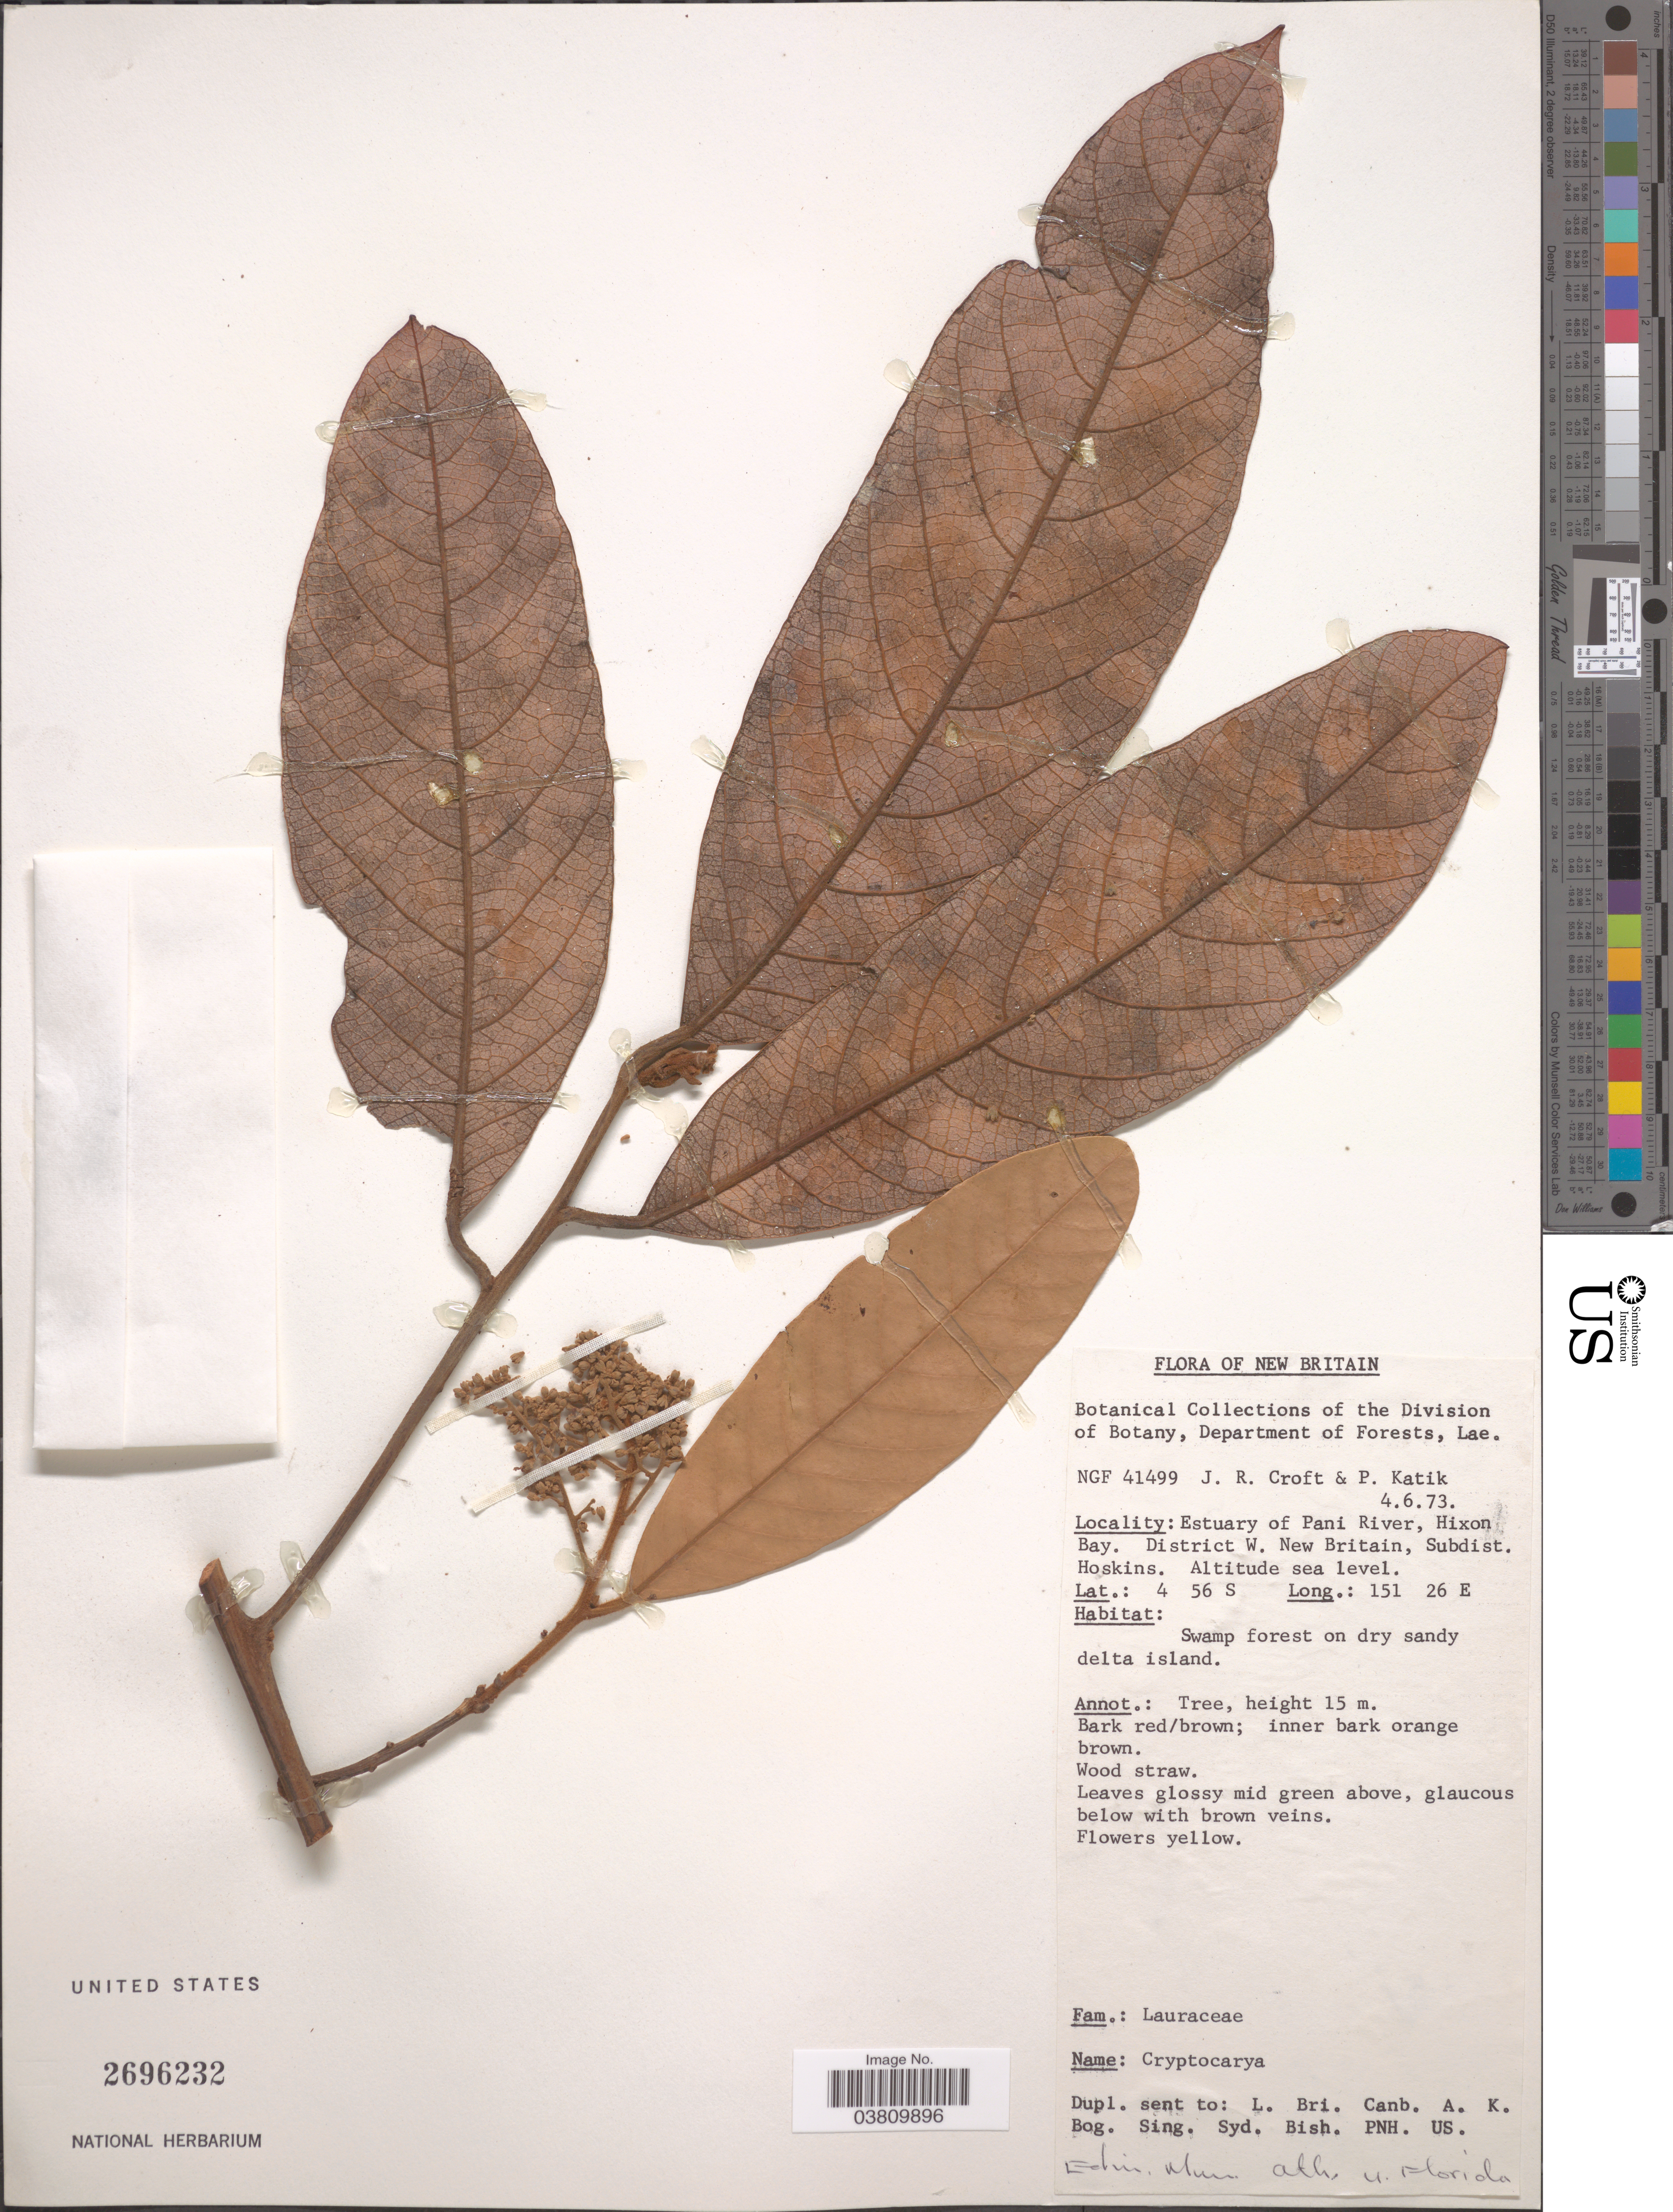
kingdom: Plantae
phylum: Tracheophyta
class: Magnoliopsida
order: Laurales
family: Lauraceae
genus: Cryptocarya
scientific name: Cryptocarya sp.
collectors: J. R. Croft & P. Katik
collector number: NGF 41499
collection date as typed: Transcribed d/m/y: 4/6/73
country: Papua New Guinea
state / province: West New Britain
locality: New Britain. Estuary of pani River, Hixon Bay. District W. New Britain, Subdist. Hoskins.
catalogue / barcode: US 2396232